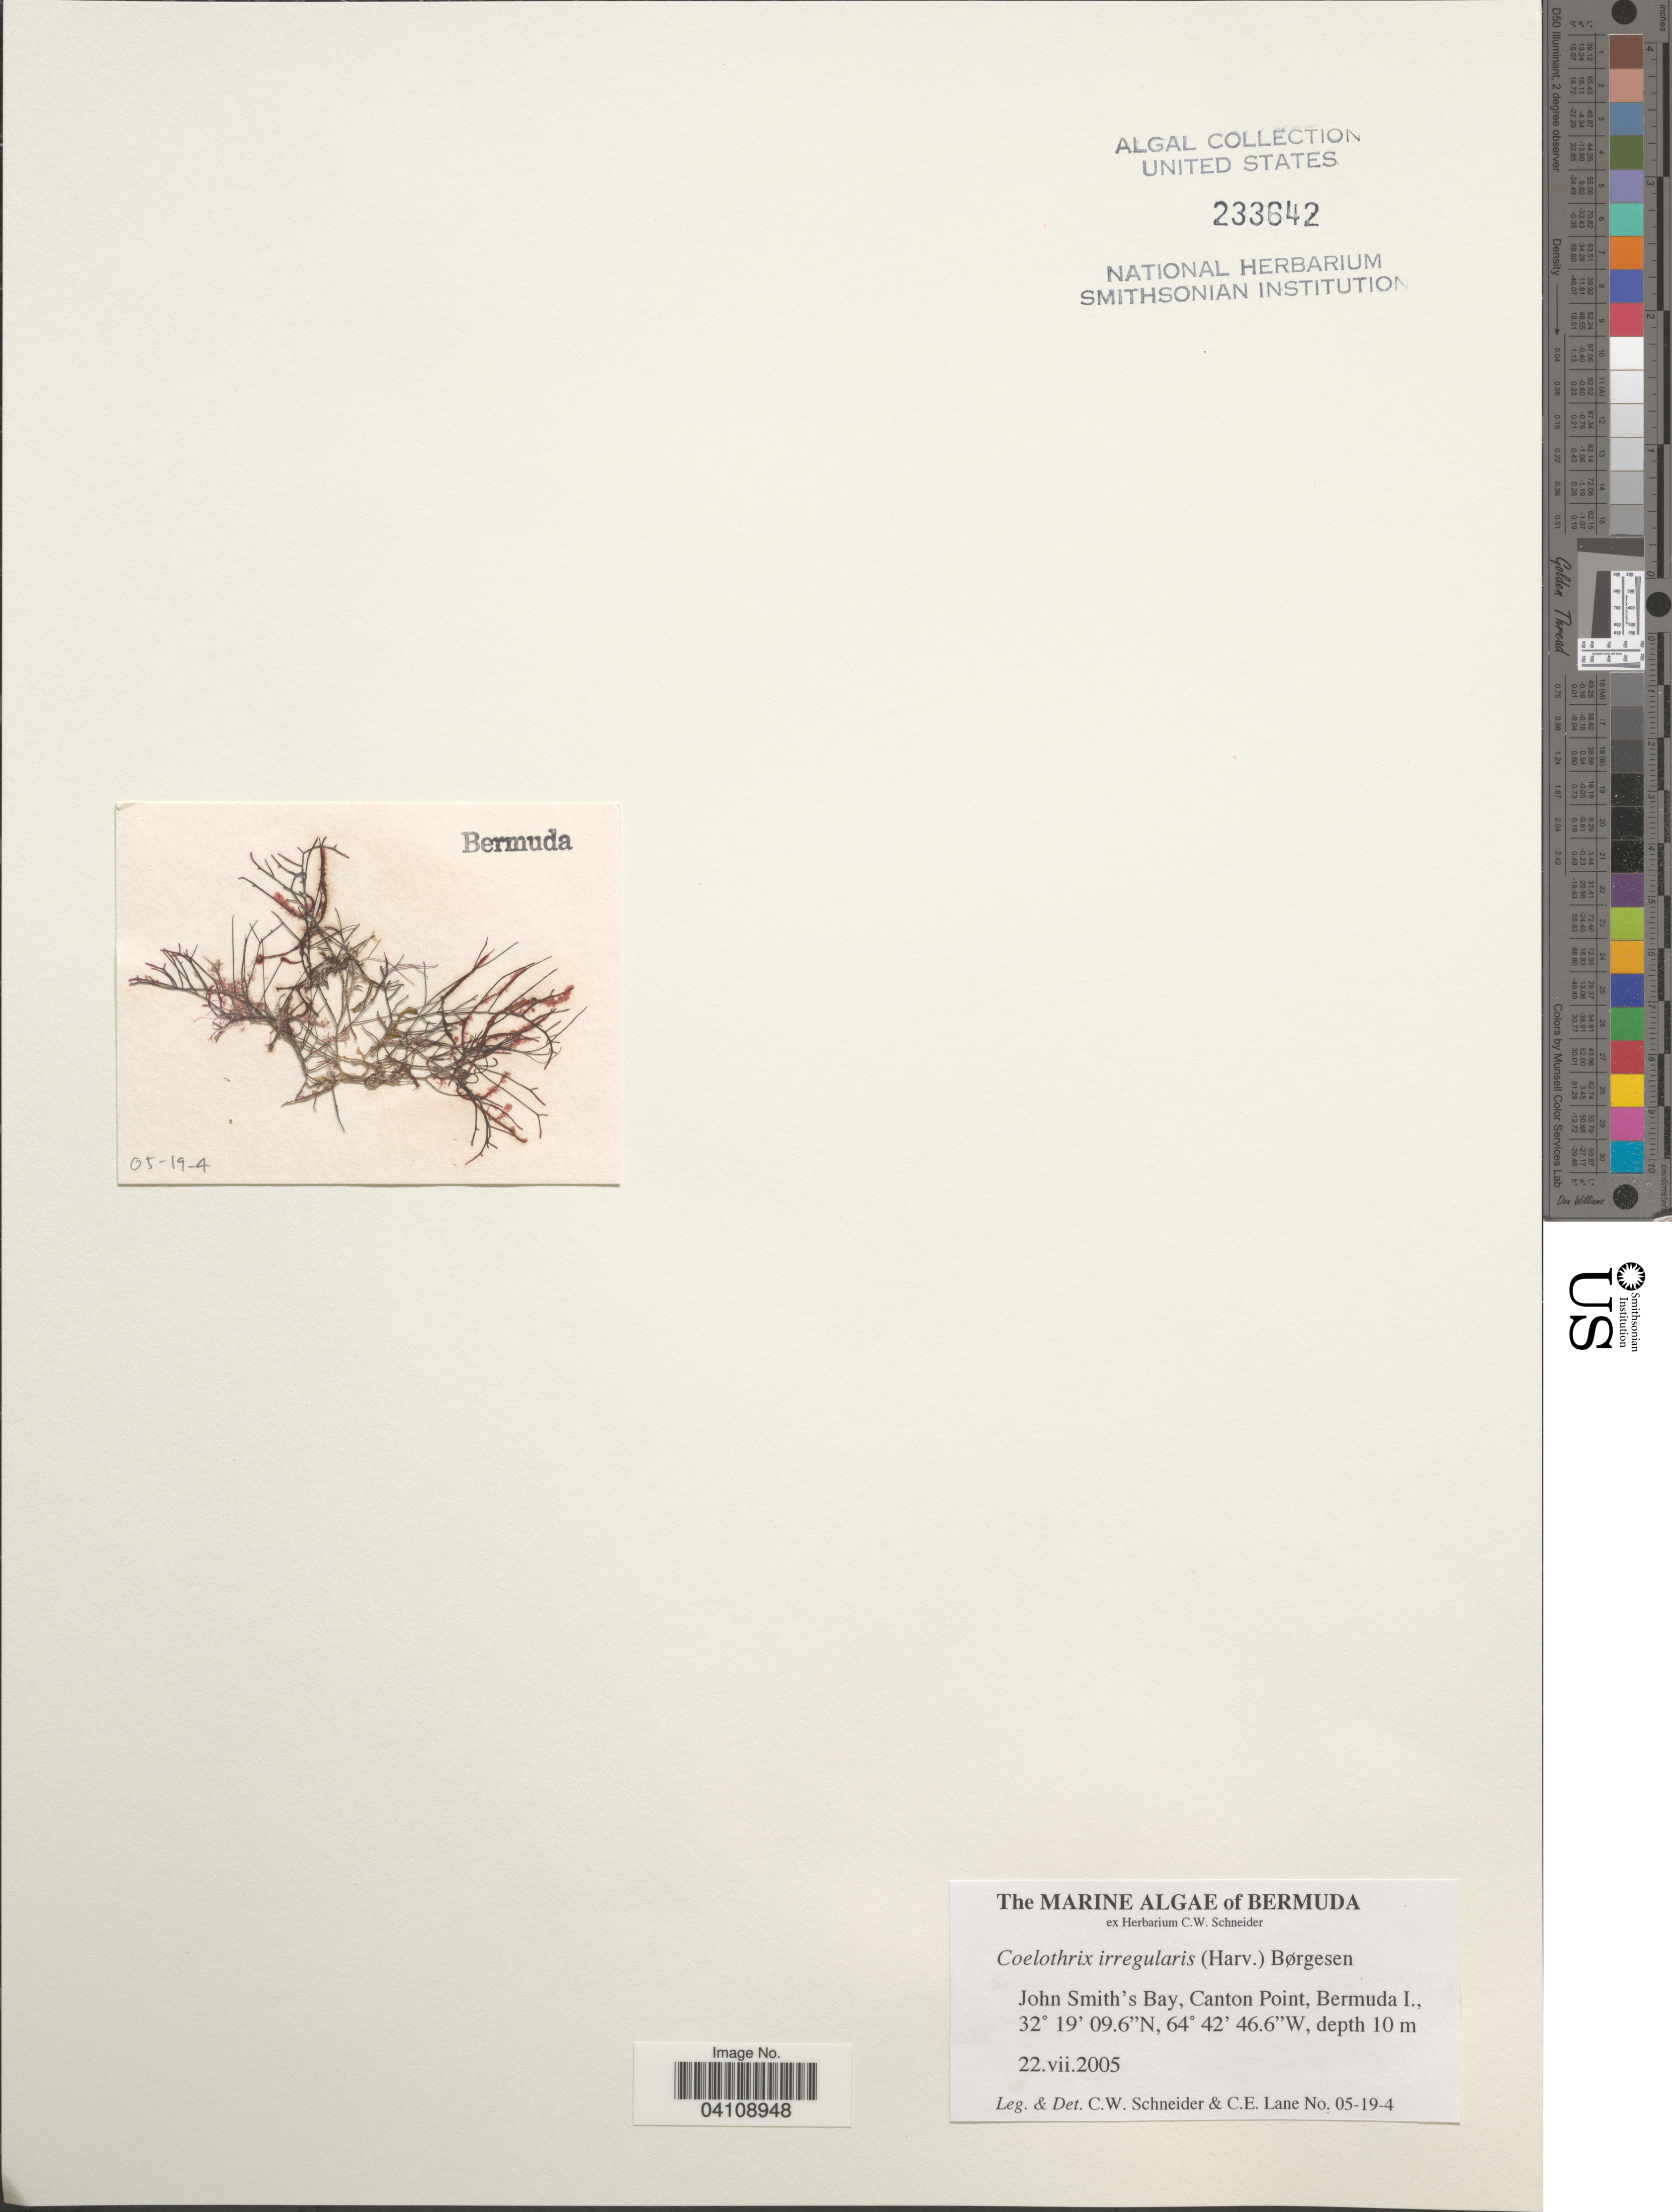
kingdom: Plantae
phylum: Rhodophyta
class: Florideophyceae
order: Rhodymeniales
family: Champiaceae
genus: Coelothrix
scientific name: Coelothrix irregularis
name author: (Harv.) Børgesen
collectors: C. W.Schneider & C. E. Lane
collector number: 05-19-4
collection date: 2005-07-22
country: Bermuda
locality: John Smith's Bay, Canton Point, Bermuda I.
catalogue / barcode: US 233642